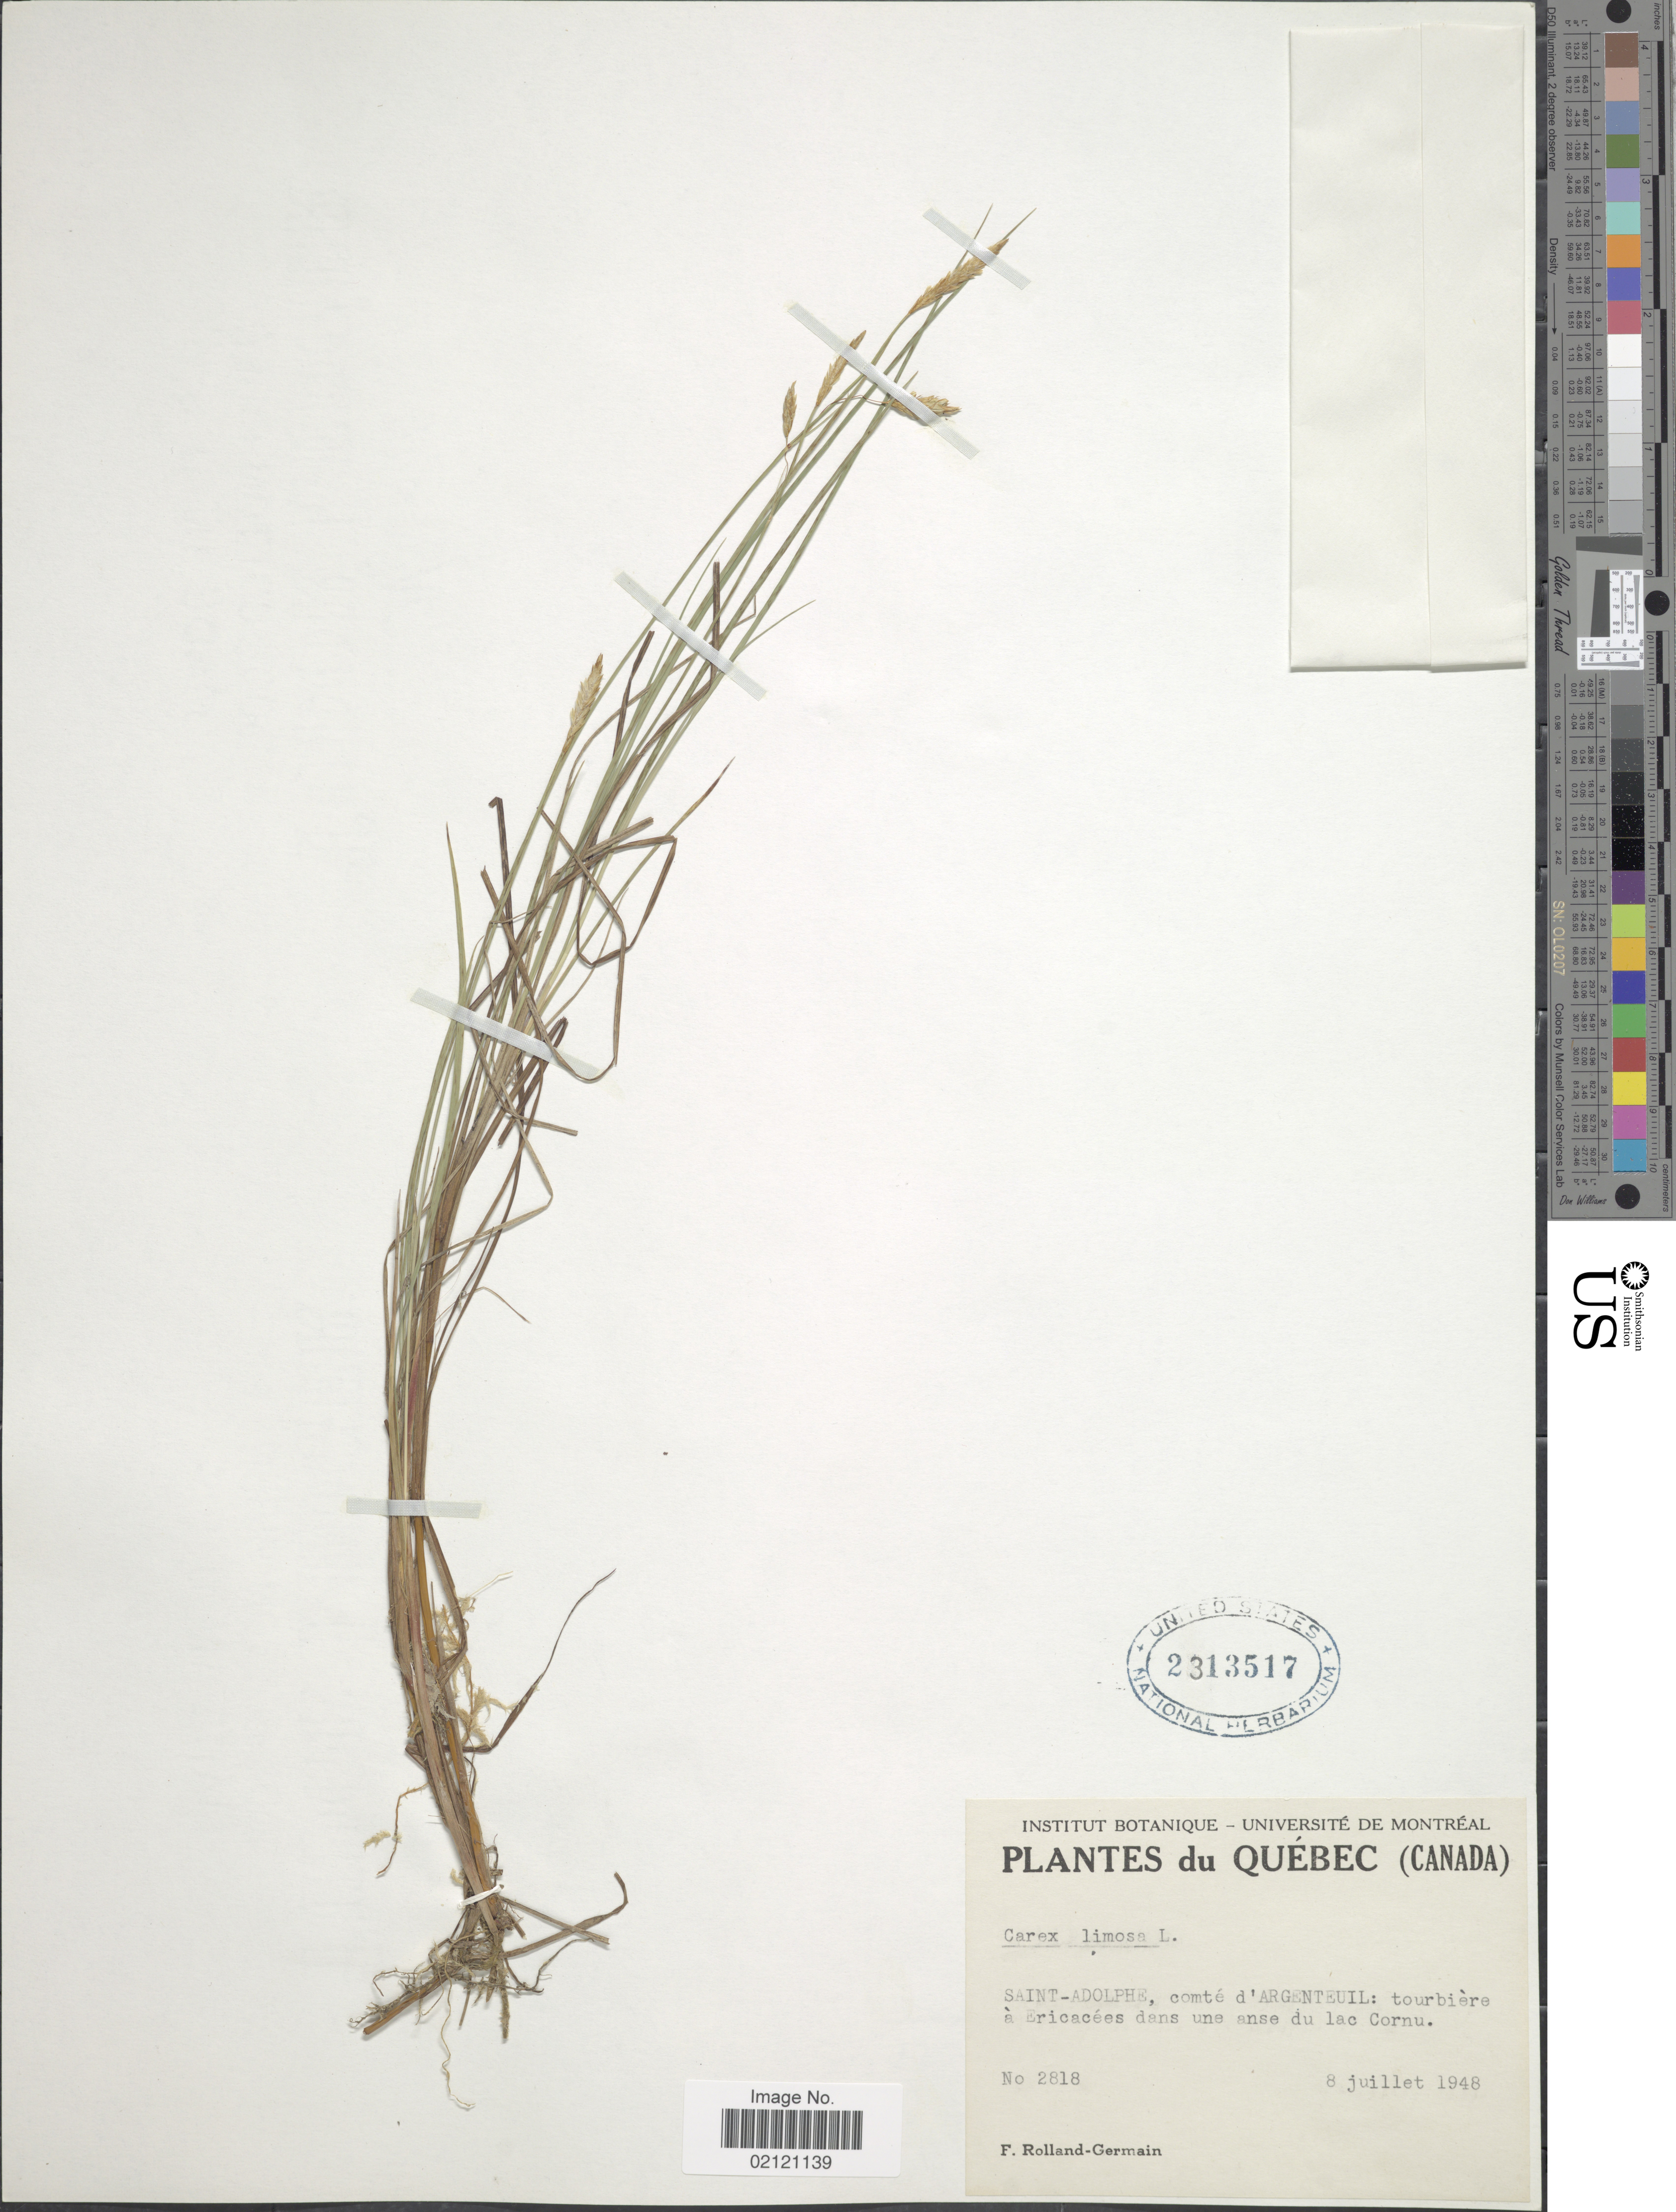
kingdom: Plantae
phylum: Tracheophyta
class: Liliopsida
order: Poales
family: Cyperaceae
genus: Carex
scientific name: Carex limosa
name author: L.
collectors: Rolland-Germain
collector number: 2818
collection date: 1948-07-08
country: Canada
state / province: Quebec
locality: Saint-Adolphe, comte d'Argenteuil: tourbiere a Ericacees dans une anse du lac Cornu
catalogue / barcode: US 2313517